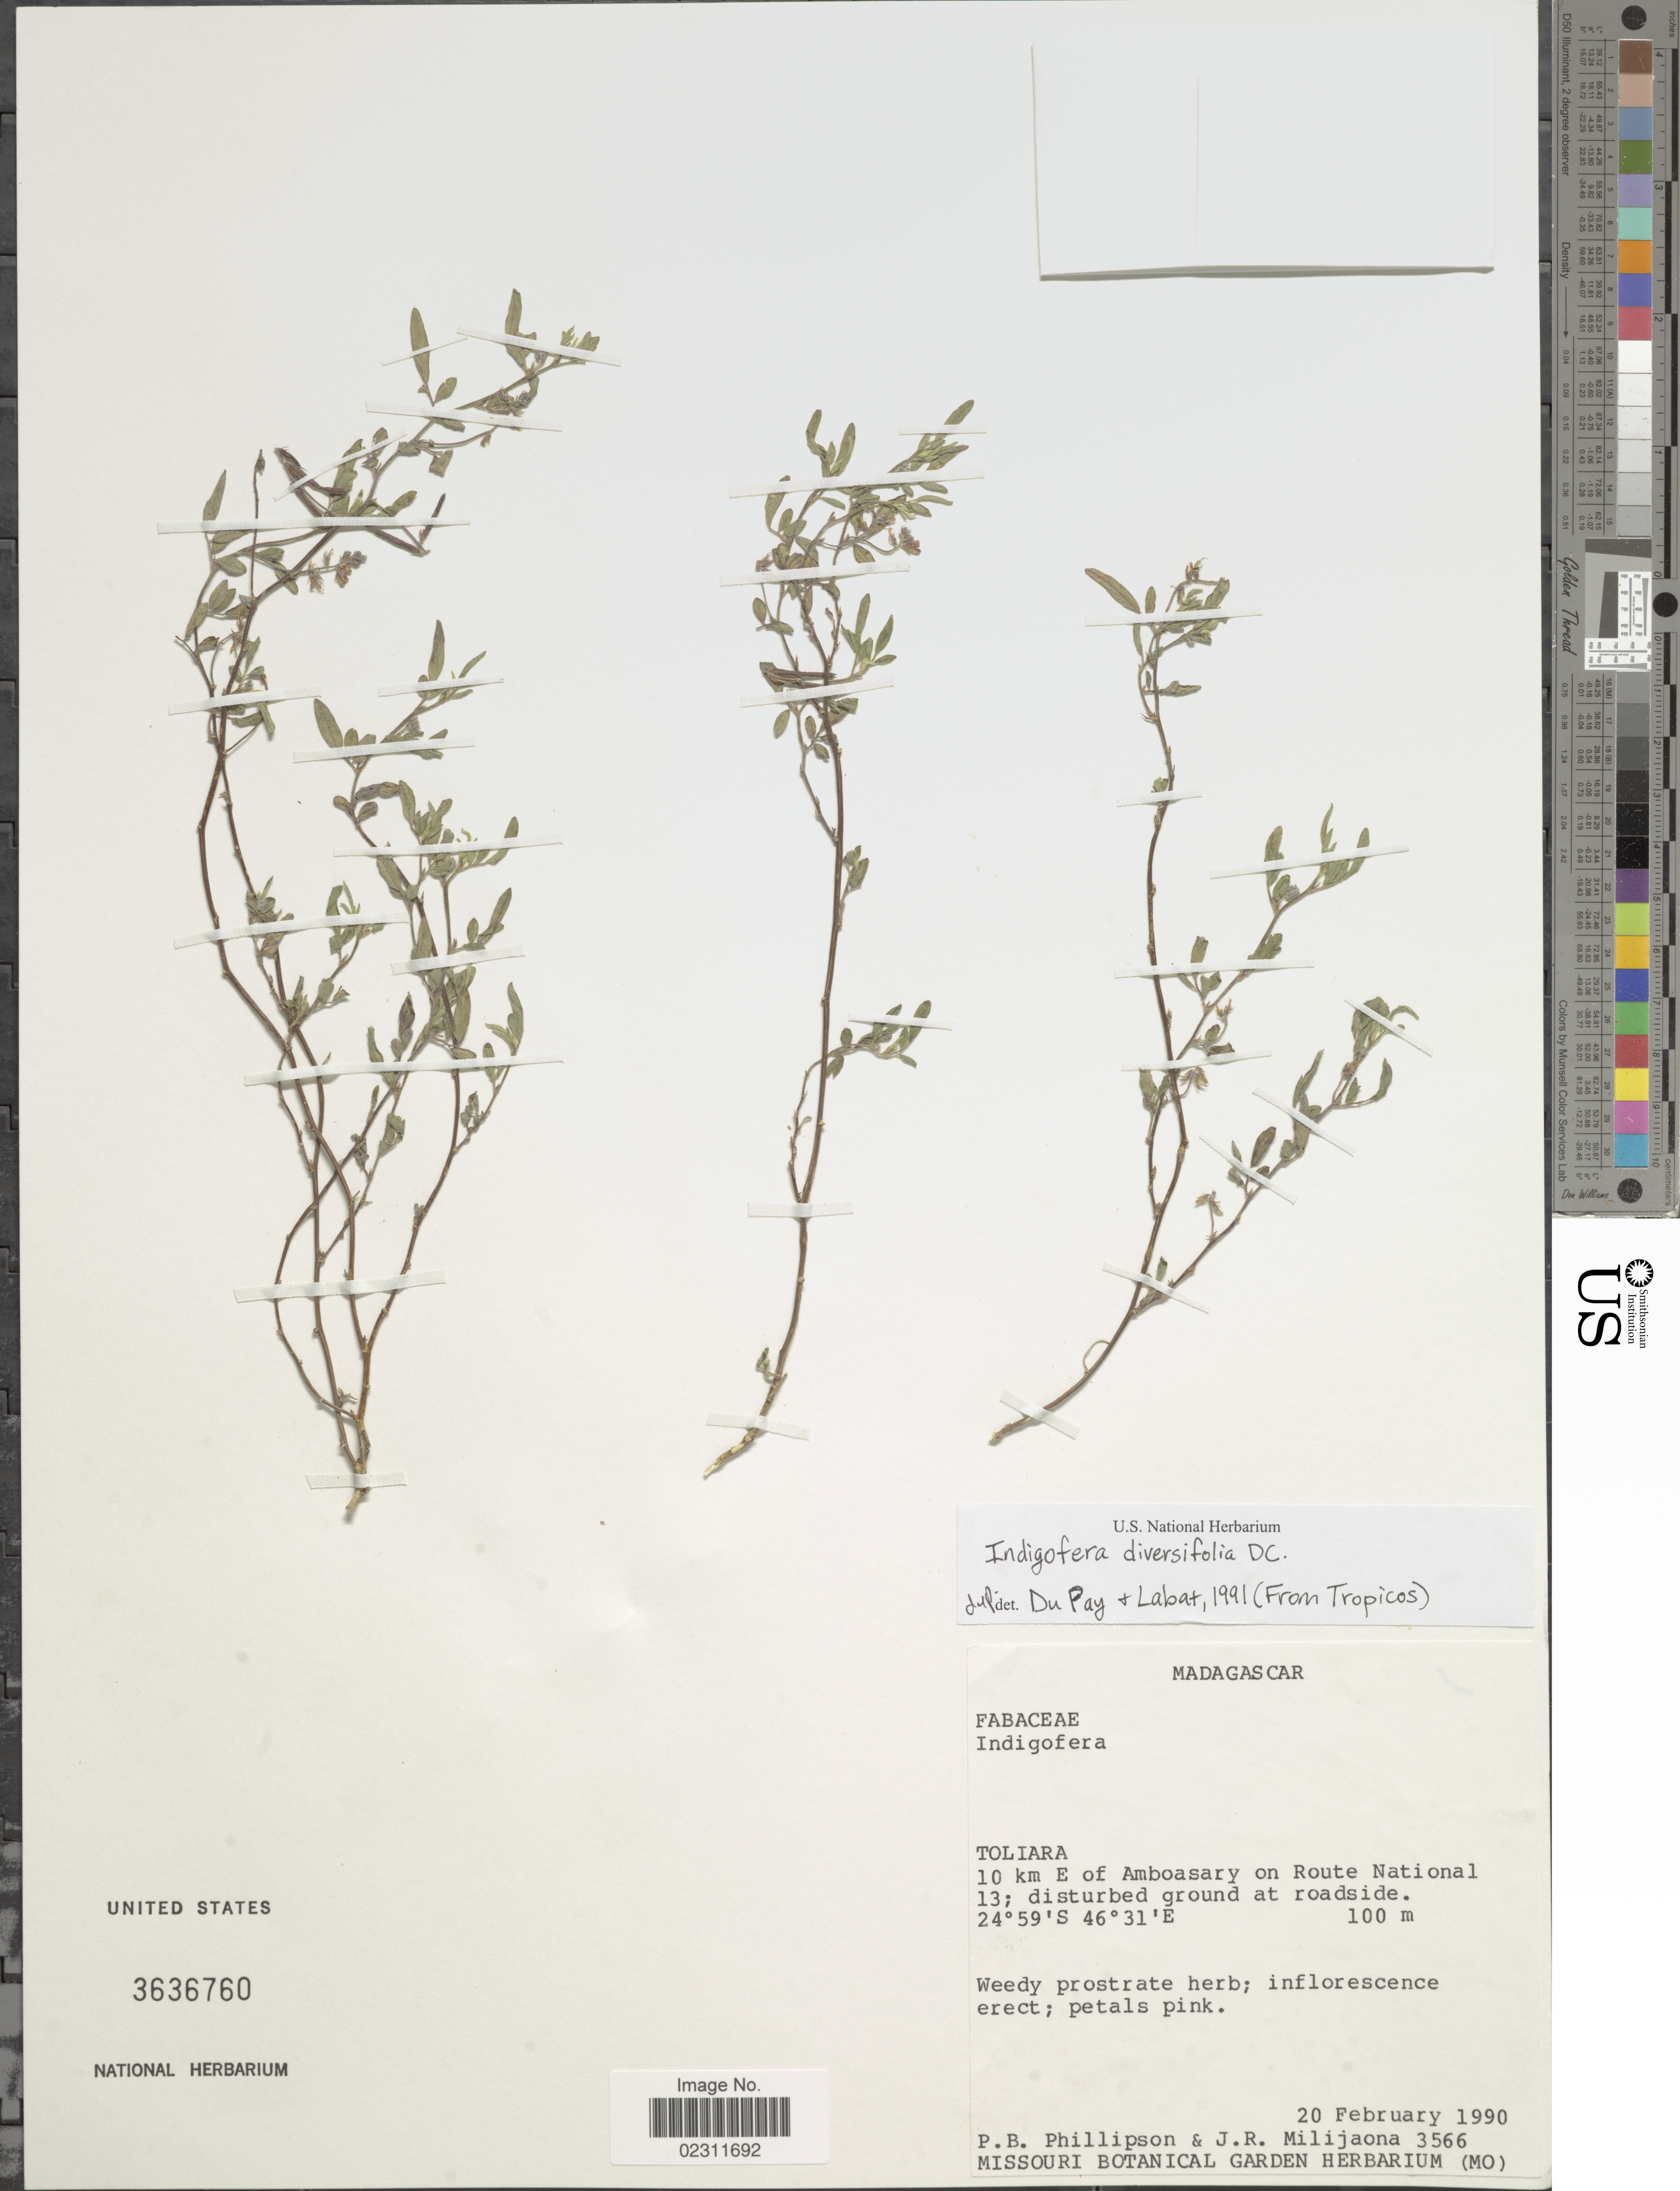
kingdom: Plantae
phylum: Tracheophyta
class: Magnoliopsida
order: Fabales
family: Fabaceae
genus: Indigofera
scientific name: Indigofera diversifolia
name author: DC.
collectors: P. B. Phillipson & J. R. Milijaona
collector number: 3566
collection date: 1990-02-20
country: Madagascar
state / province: Anosy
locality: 10 km W of Amboasary on Route National 13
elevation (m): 100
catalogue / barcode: US 3636760